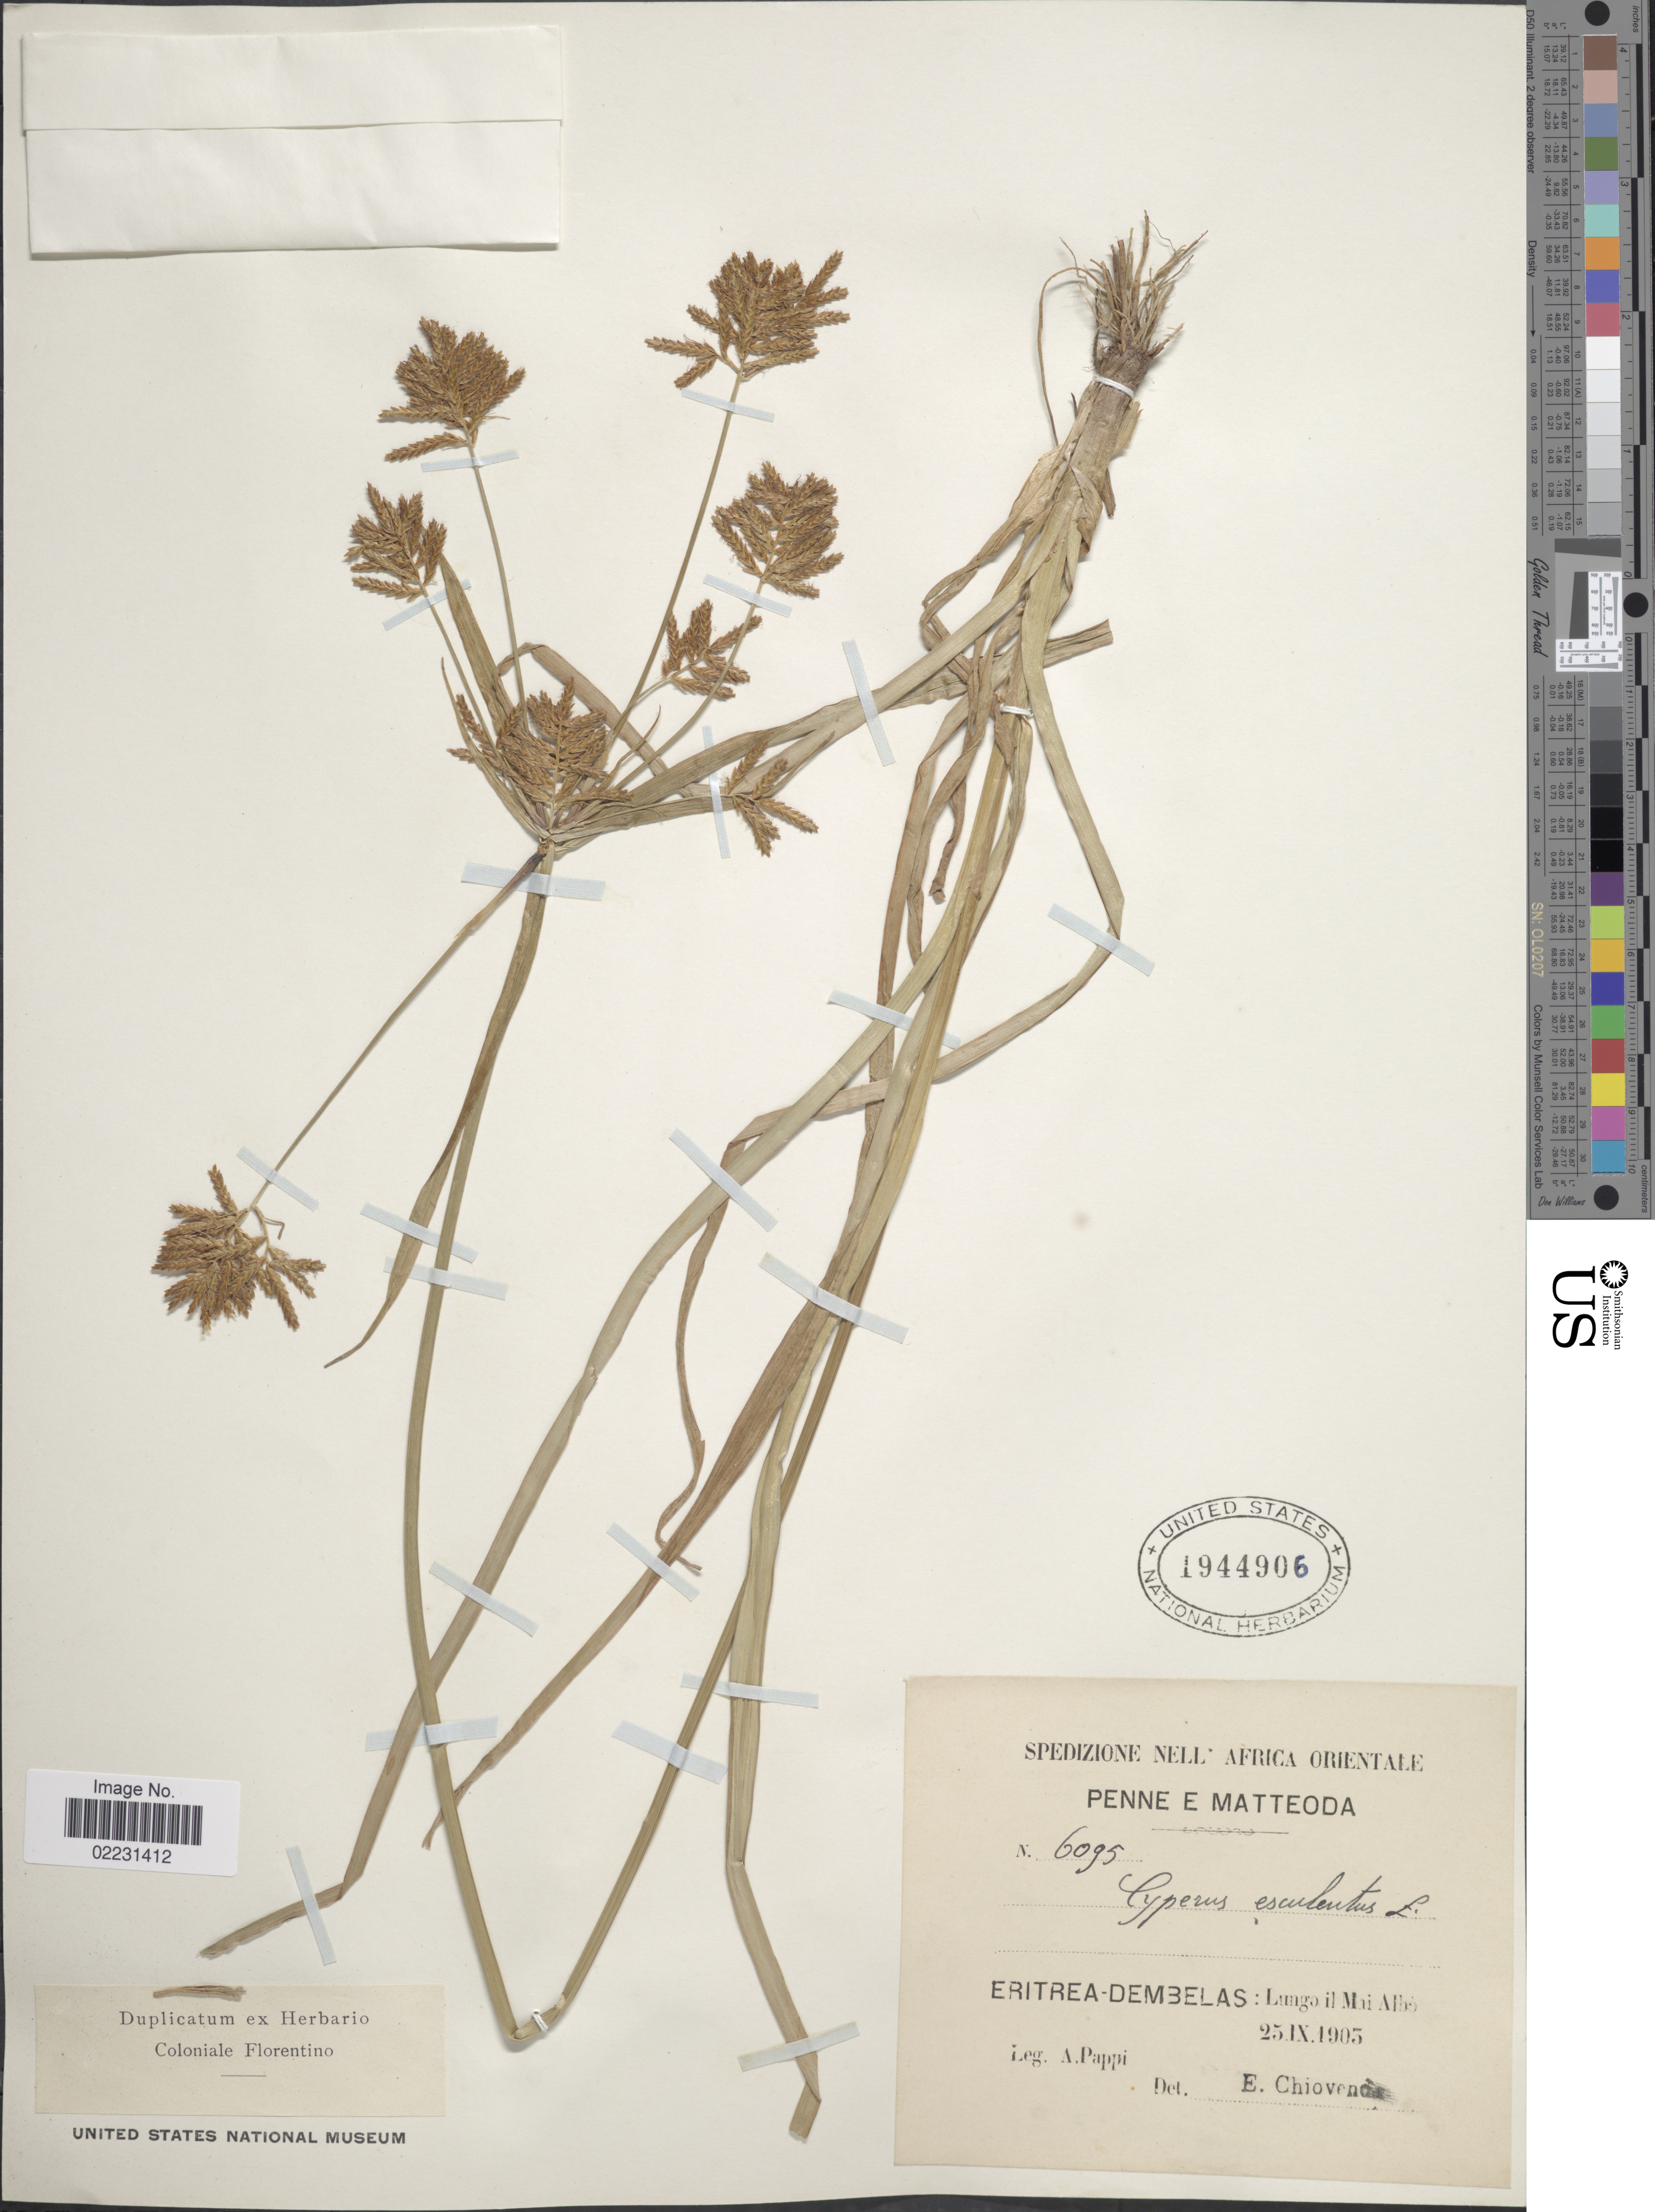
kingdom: Plantae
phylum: Tracheophyta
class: Liliopsida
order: Poales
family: Cyperaceae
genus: Cyperus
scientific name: Cyperus esculentus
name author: L.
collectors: A. Pappi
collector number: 6095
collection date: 1905-09-25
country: Eritrea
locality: Eritea-Dembelas: Lungo il Mai Albo.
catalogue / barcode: US 1944906